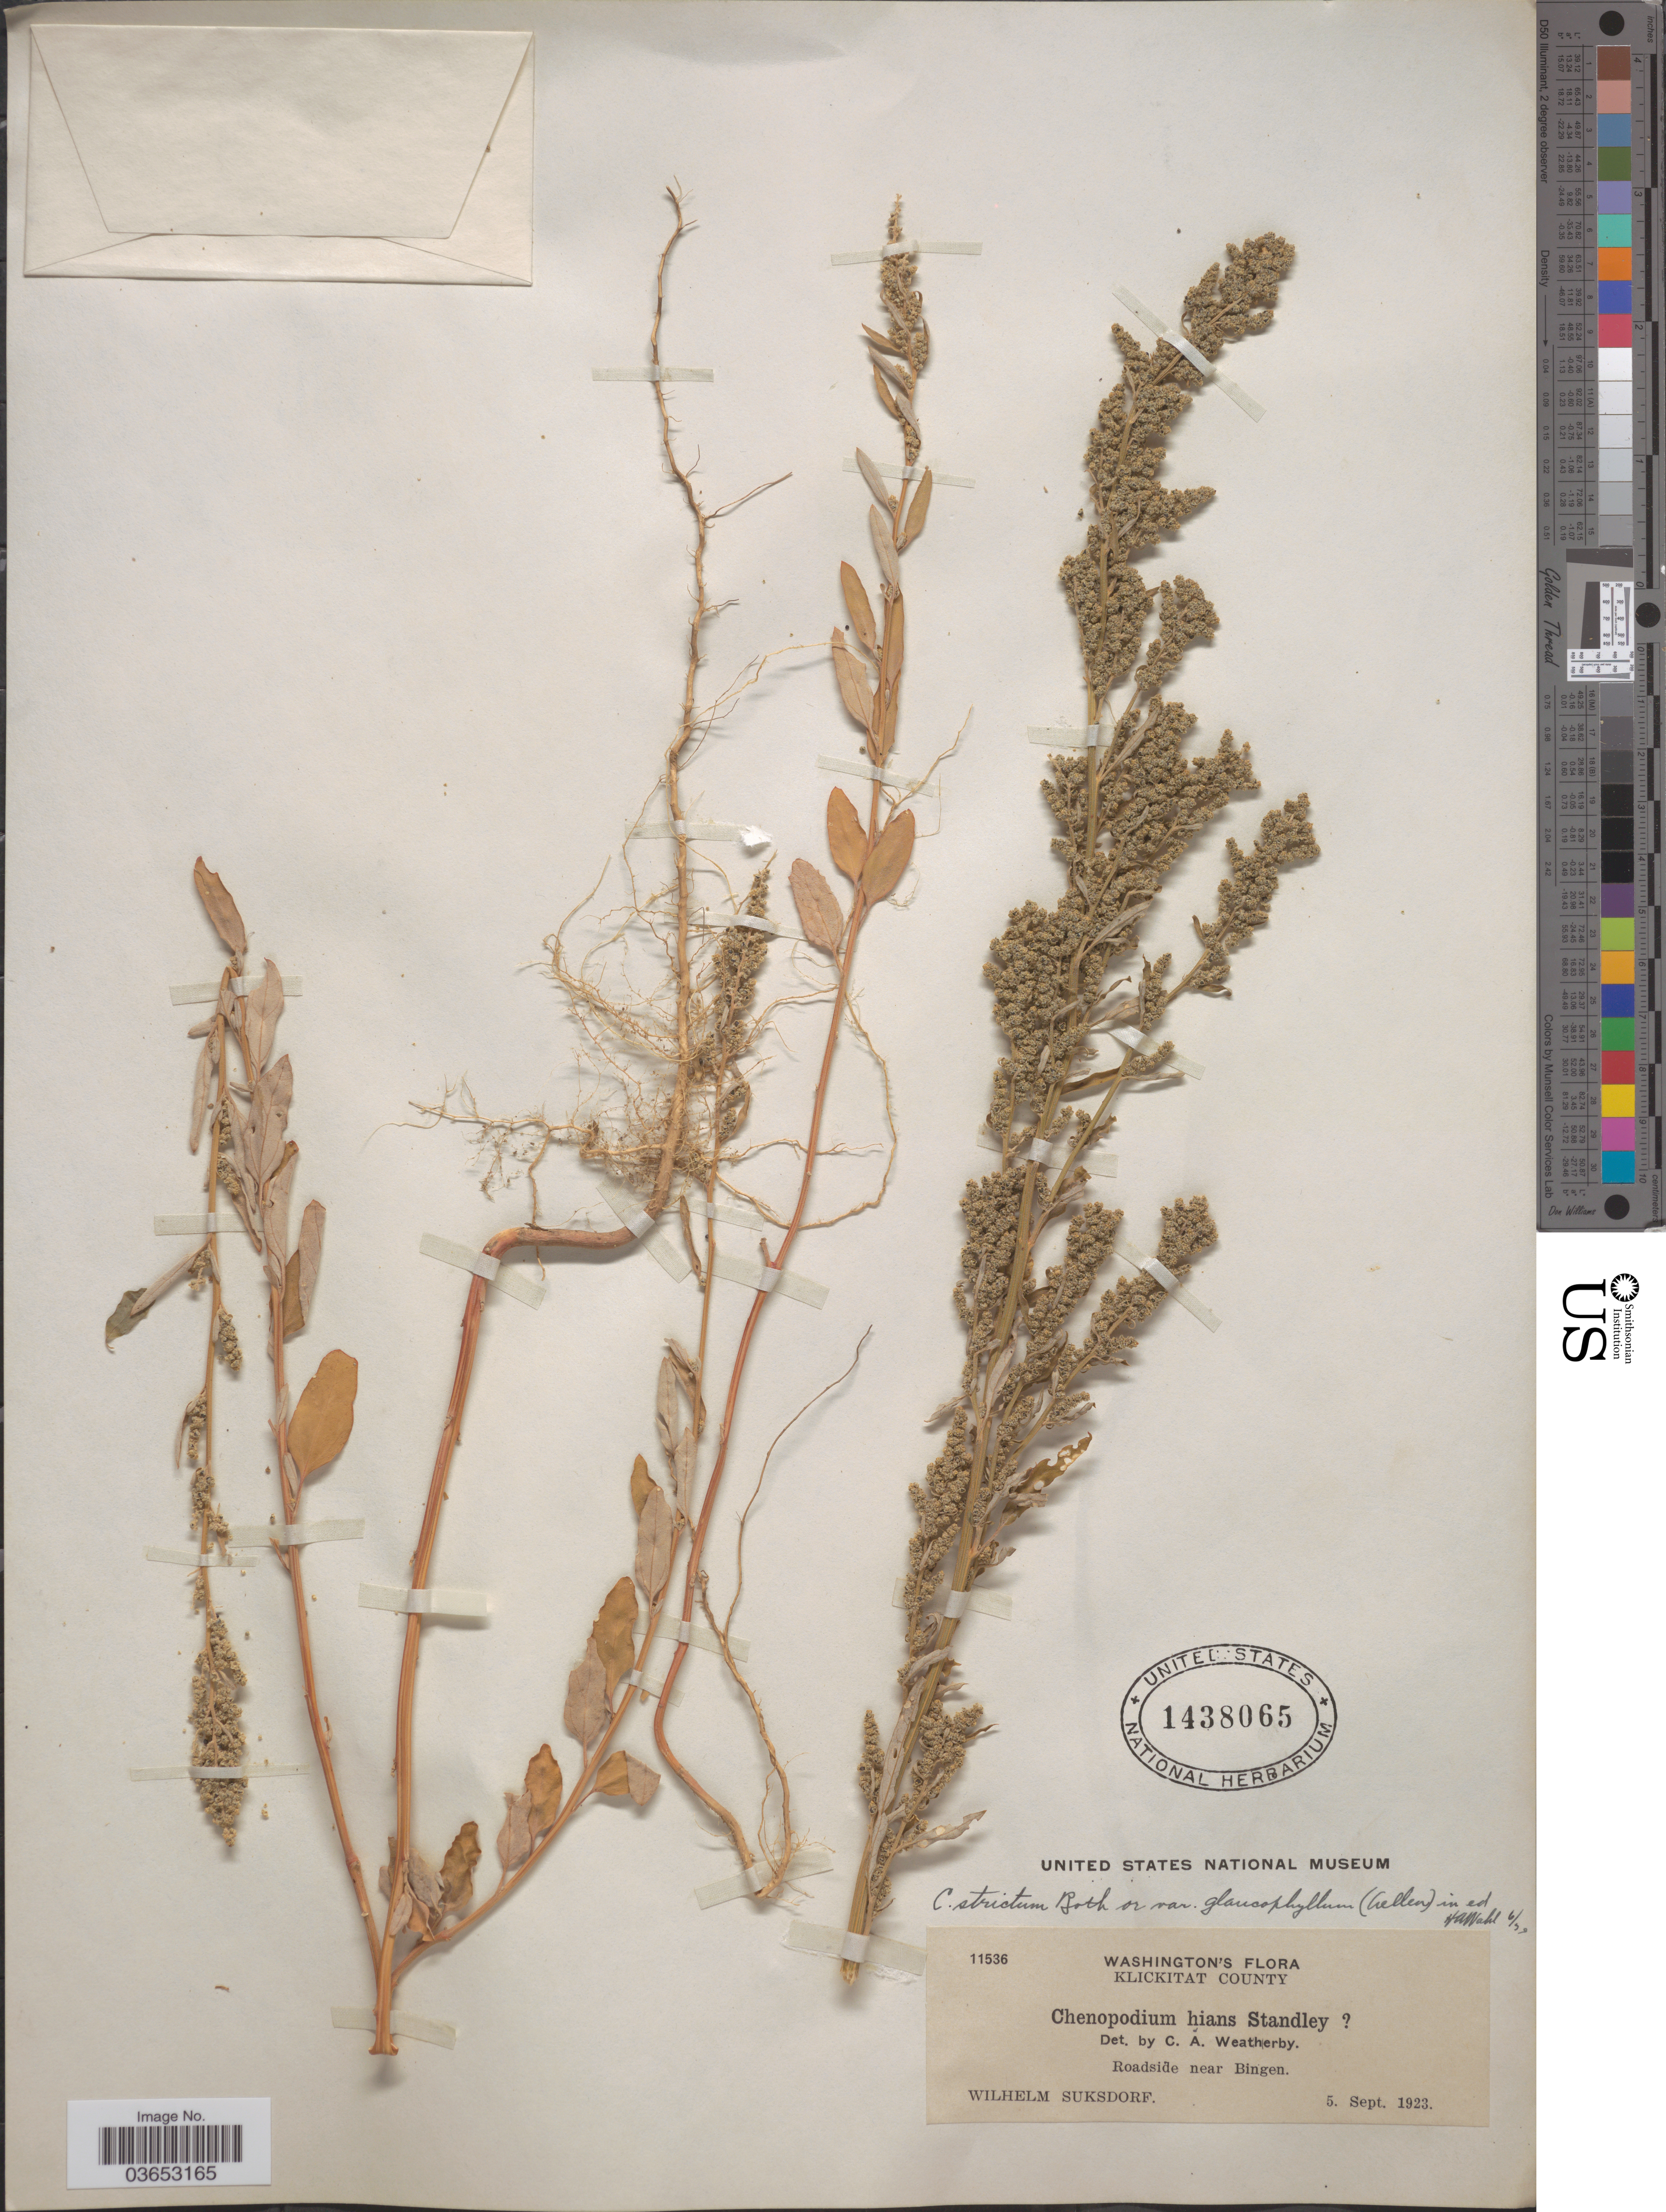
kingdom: Plantae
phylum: Tracheophyta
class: Magnoliopsida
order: Caryophyllales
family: Amaranthaceae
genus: Chenopodium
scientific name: Chenopodium glaucophyllum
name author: Aellen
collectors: W. N. Suksdorf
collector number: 11536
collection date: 1923-09-05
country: United States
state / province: Washington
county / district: Klickitat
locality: Klickitat County. Near Bingen.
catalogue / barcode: US 1438065